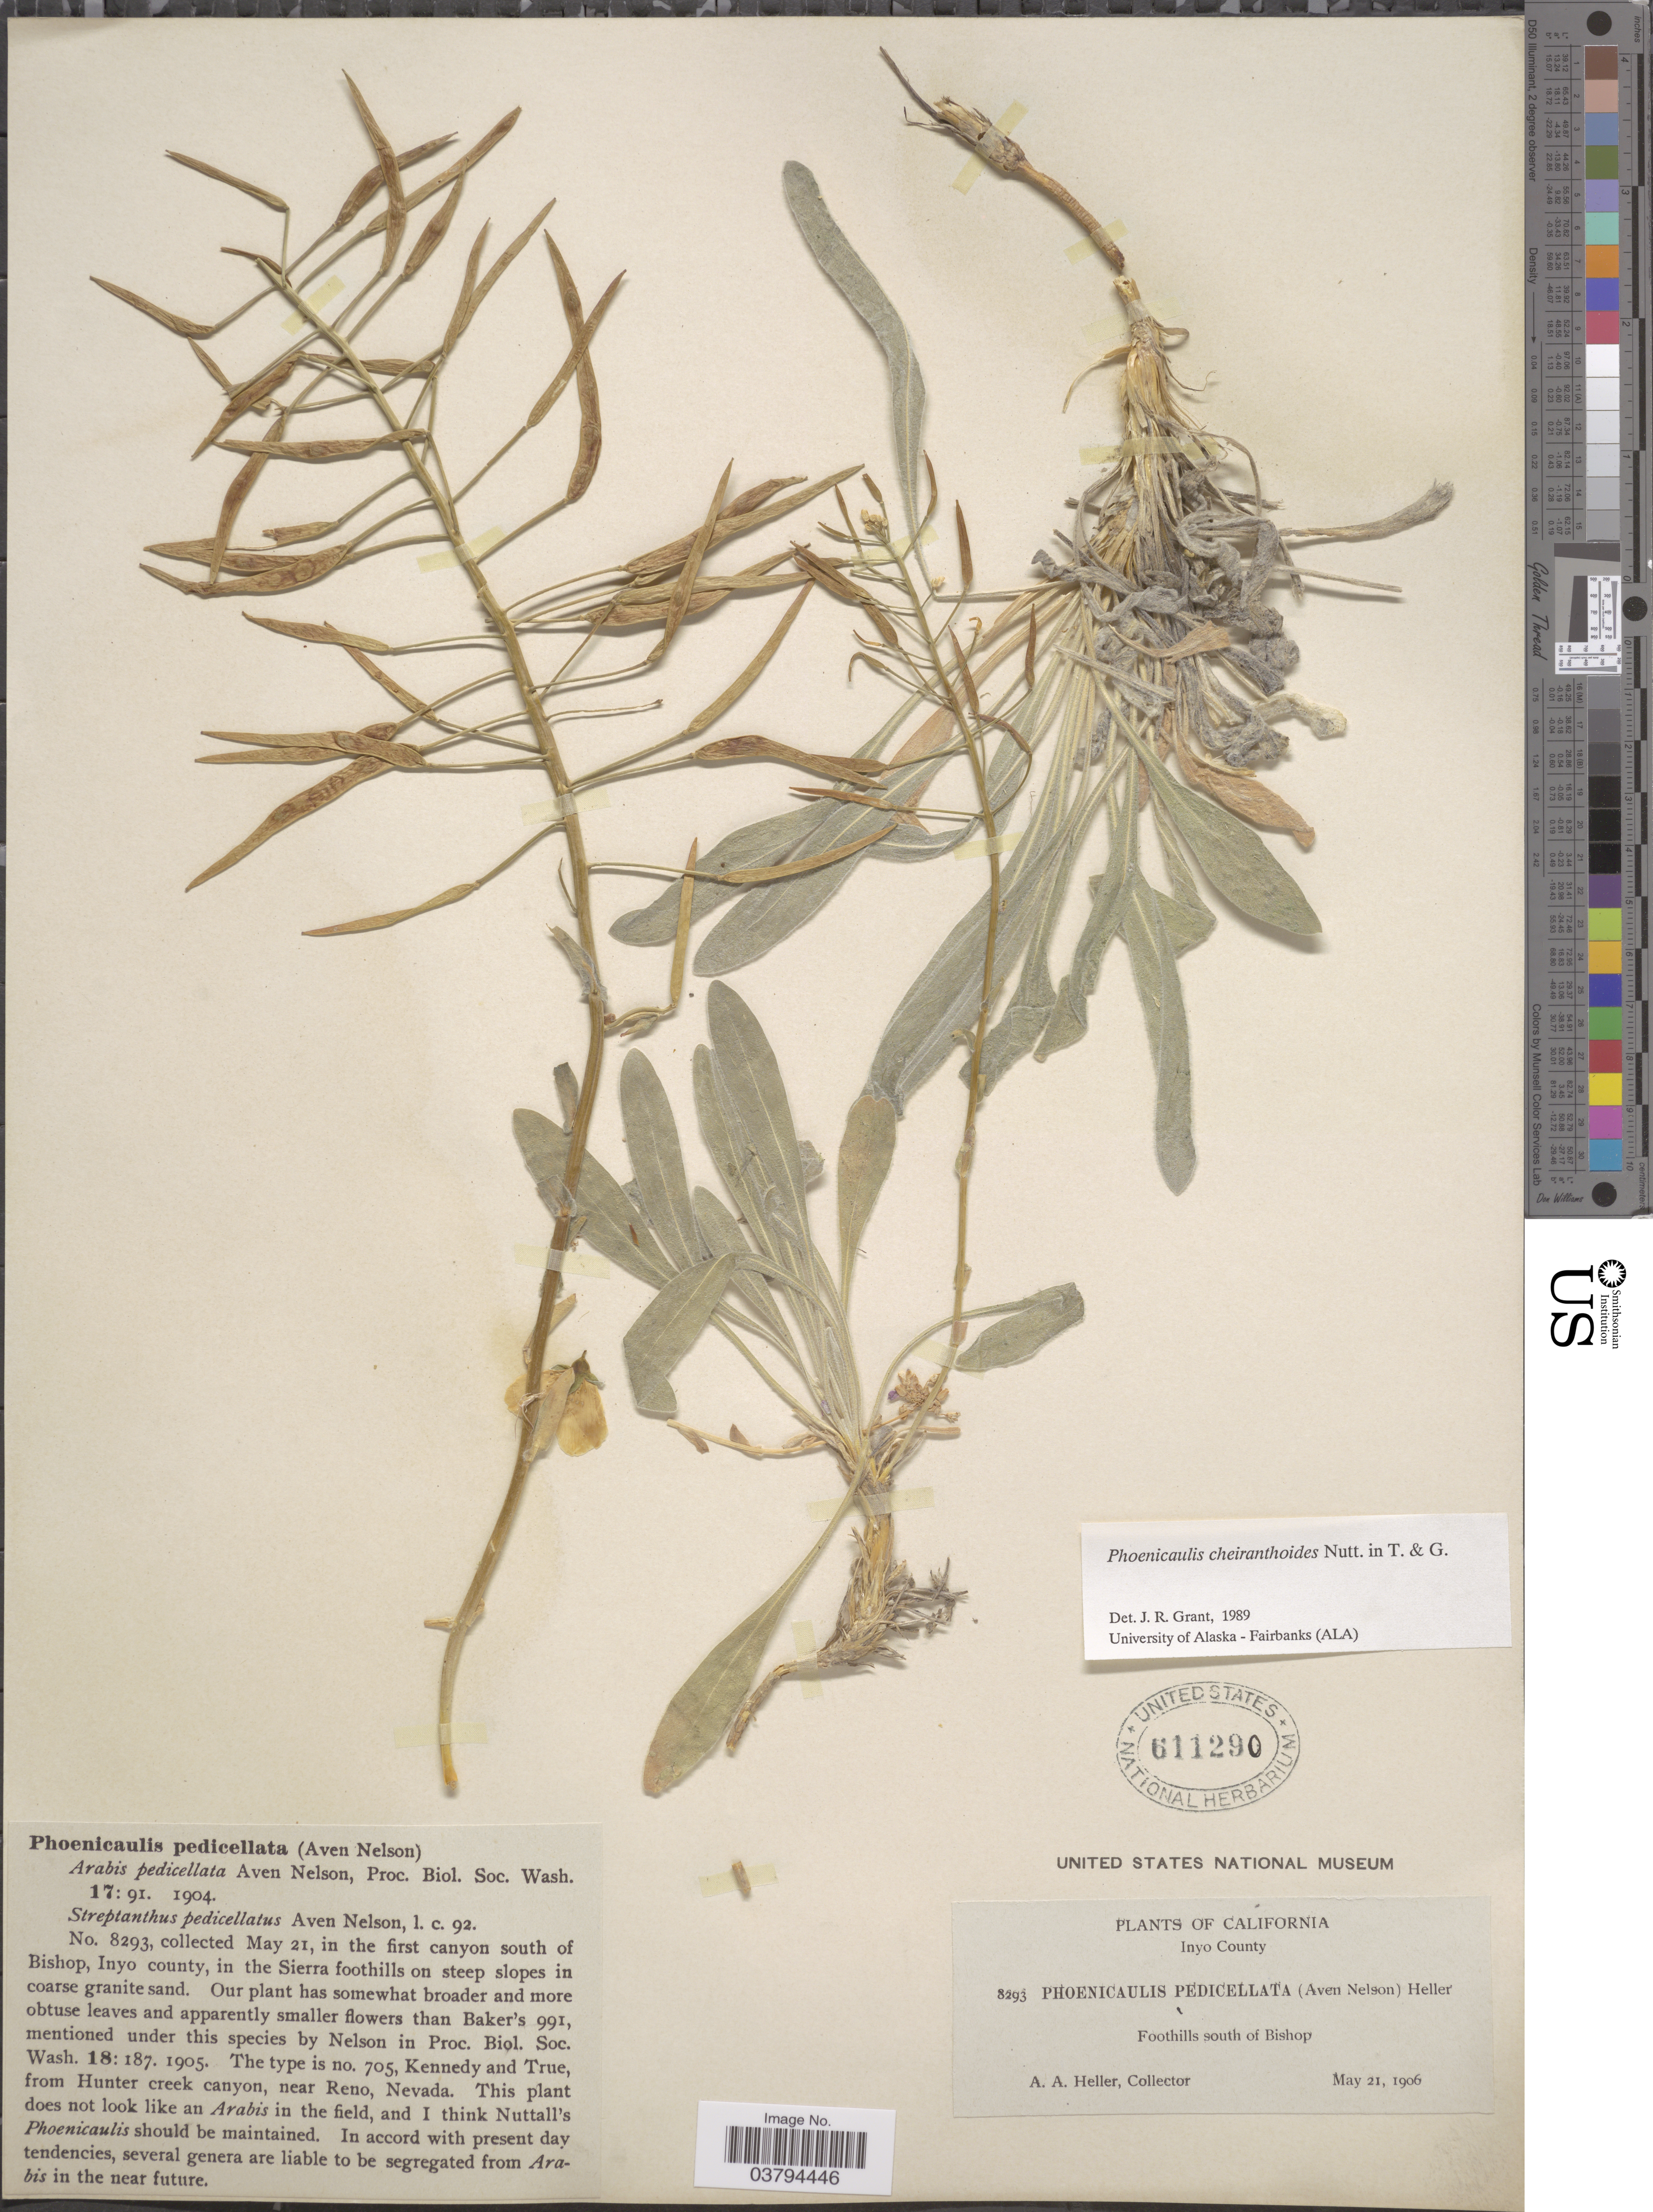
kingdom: Plantae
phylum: Tracheophyta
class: Magnoliopsida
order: Brassicales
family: Brassicaceae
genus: Phoenicaulis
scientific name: Phoenicaulis cheiranthoides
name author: Nutt.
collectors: A. A. Heller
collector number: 8293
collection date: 1906-05-21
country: United States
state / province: California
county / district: Inyo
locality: Inyo County. Foothills south of Bishop. In the first canyon south of Bishop, in the Sierra foothills.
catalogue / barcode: US 611290